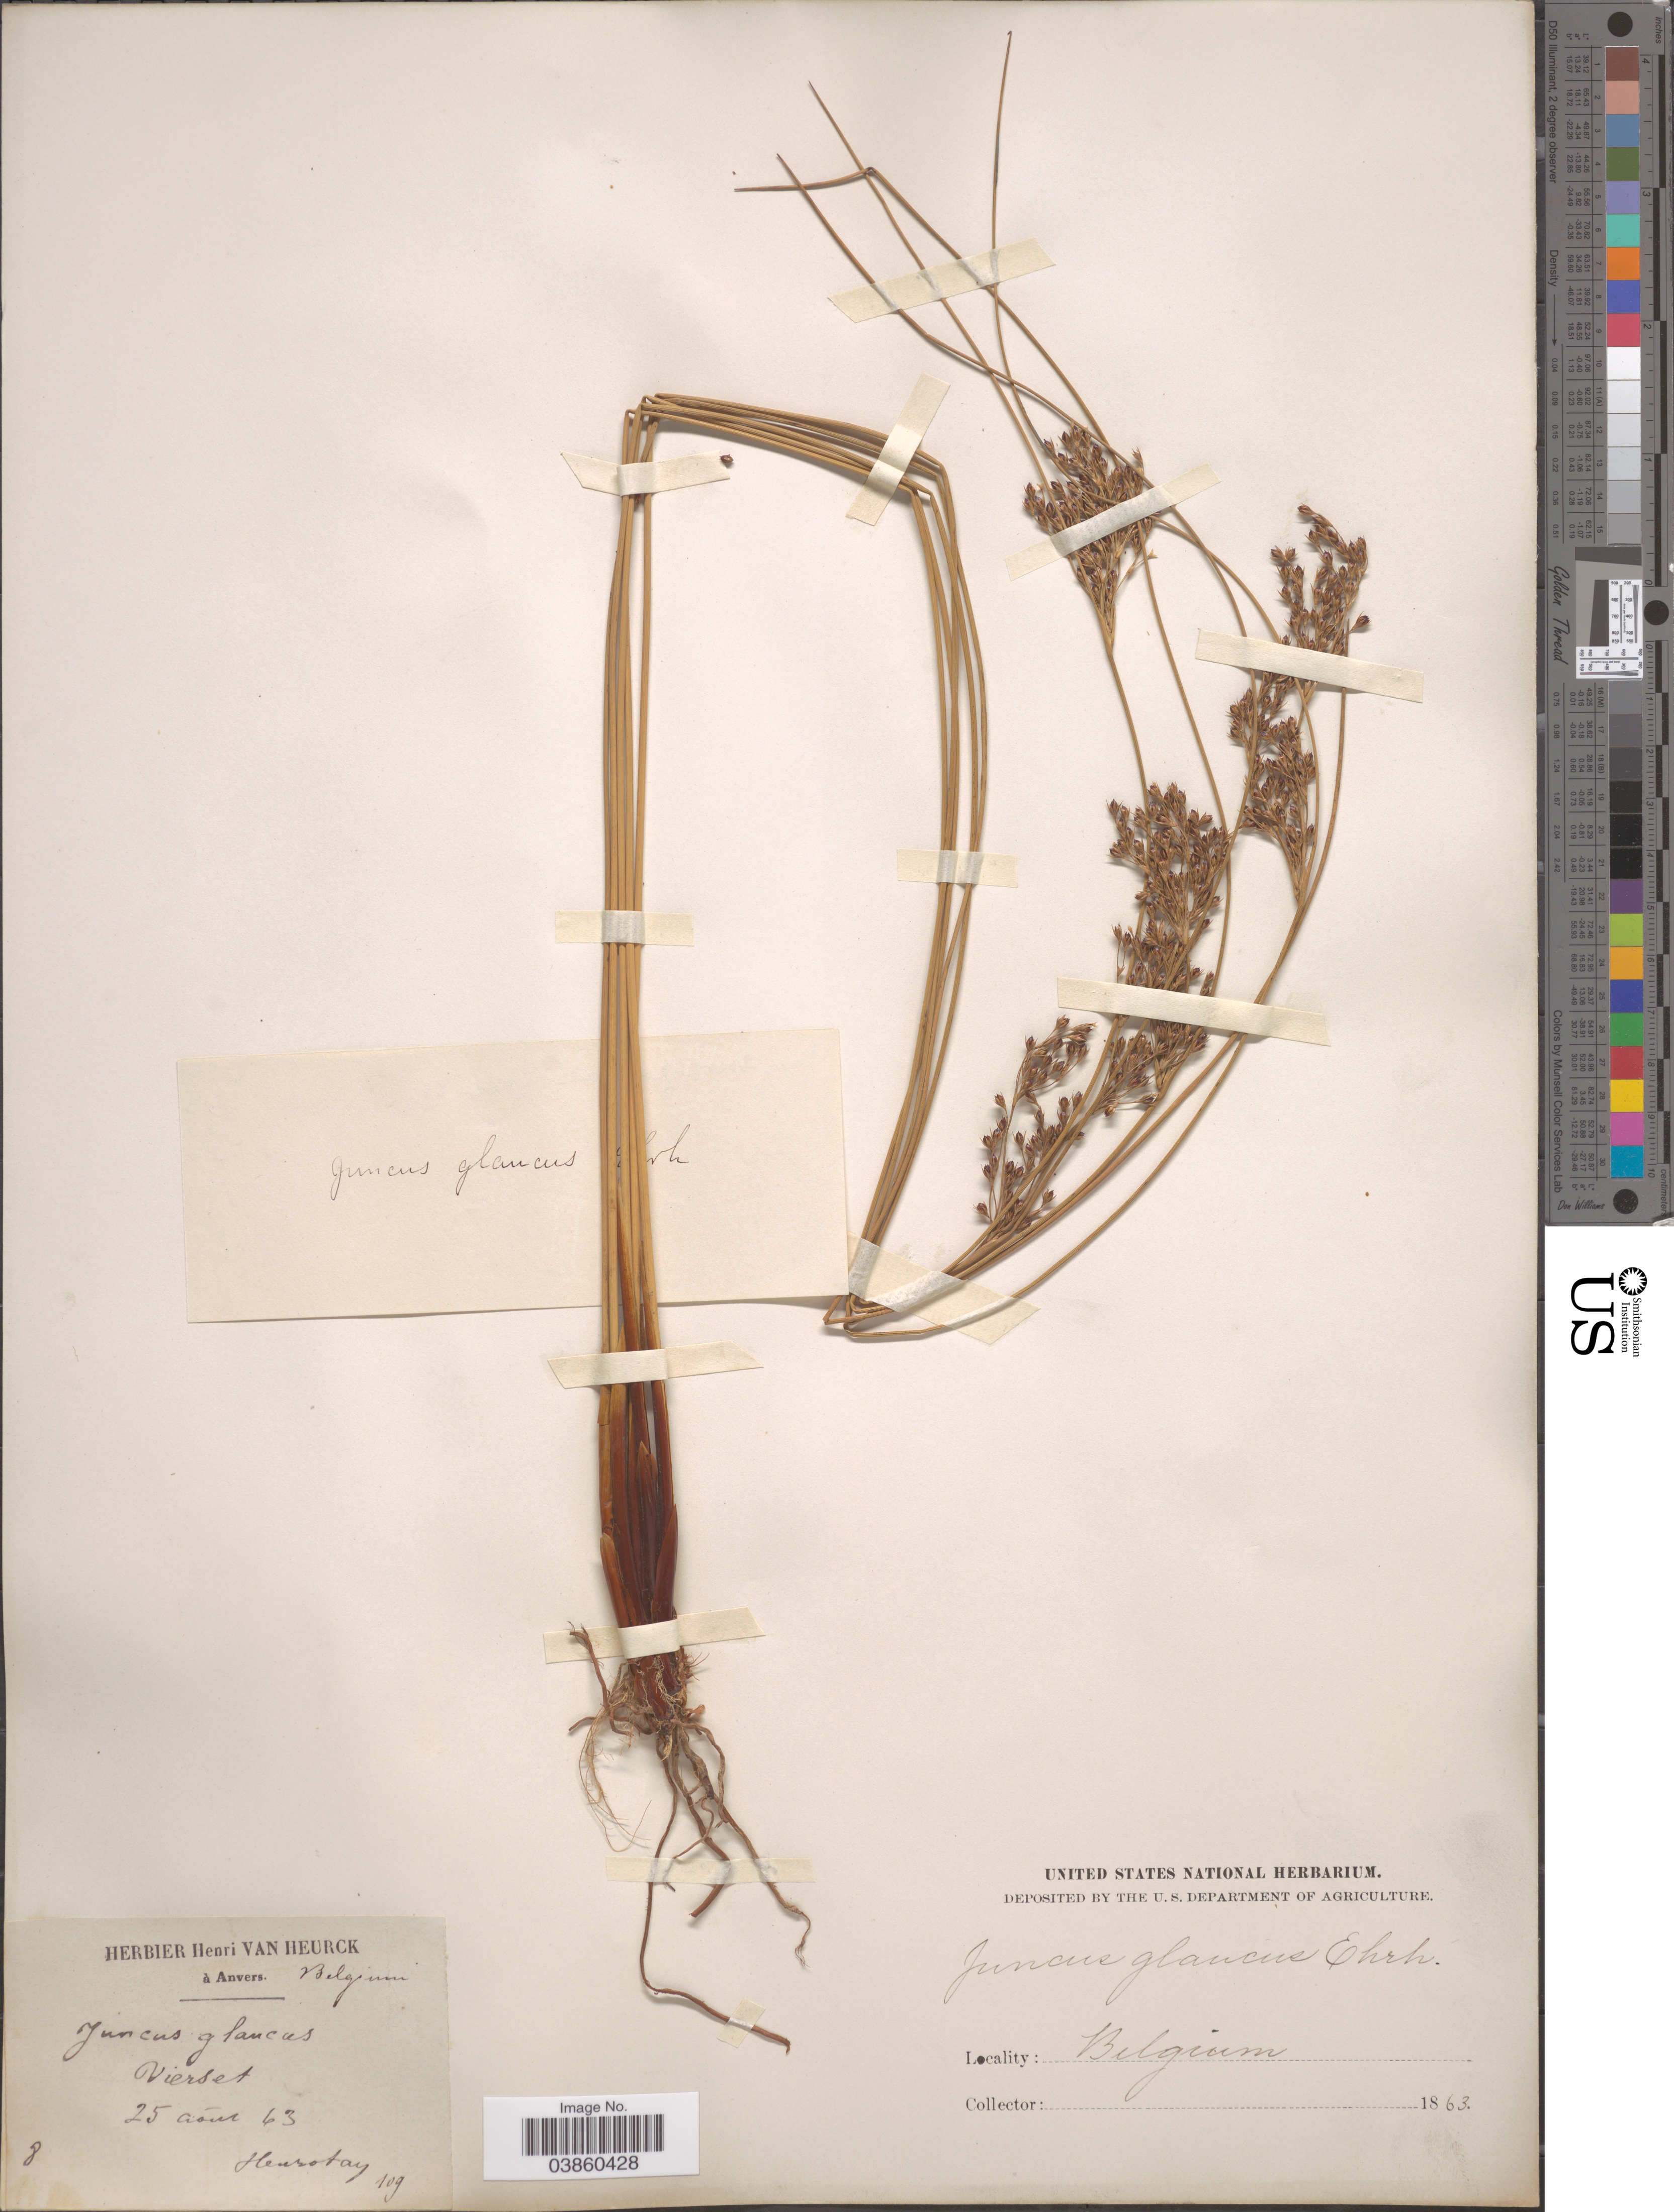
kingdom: Plantae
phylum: Tracheophyta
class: Liliopsida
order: Poales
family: Juncaceae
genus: Juncus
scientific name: Juncus glaucus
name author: Ehrh.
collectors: Henrotay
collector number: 109?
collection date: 1863-08-25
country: Belgium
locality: Vierset.